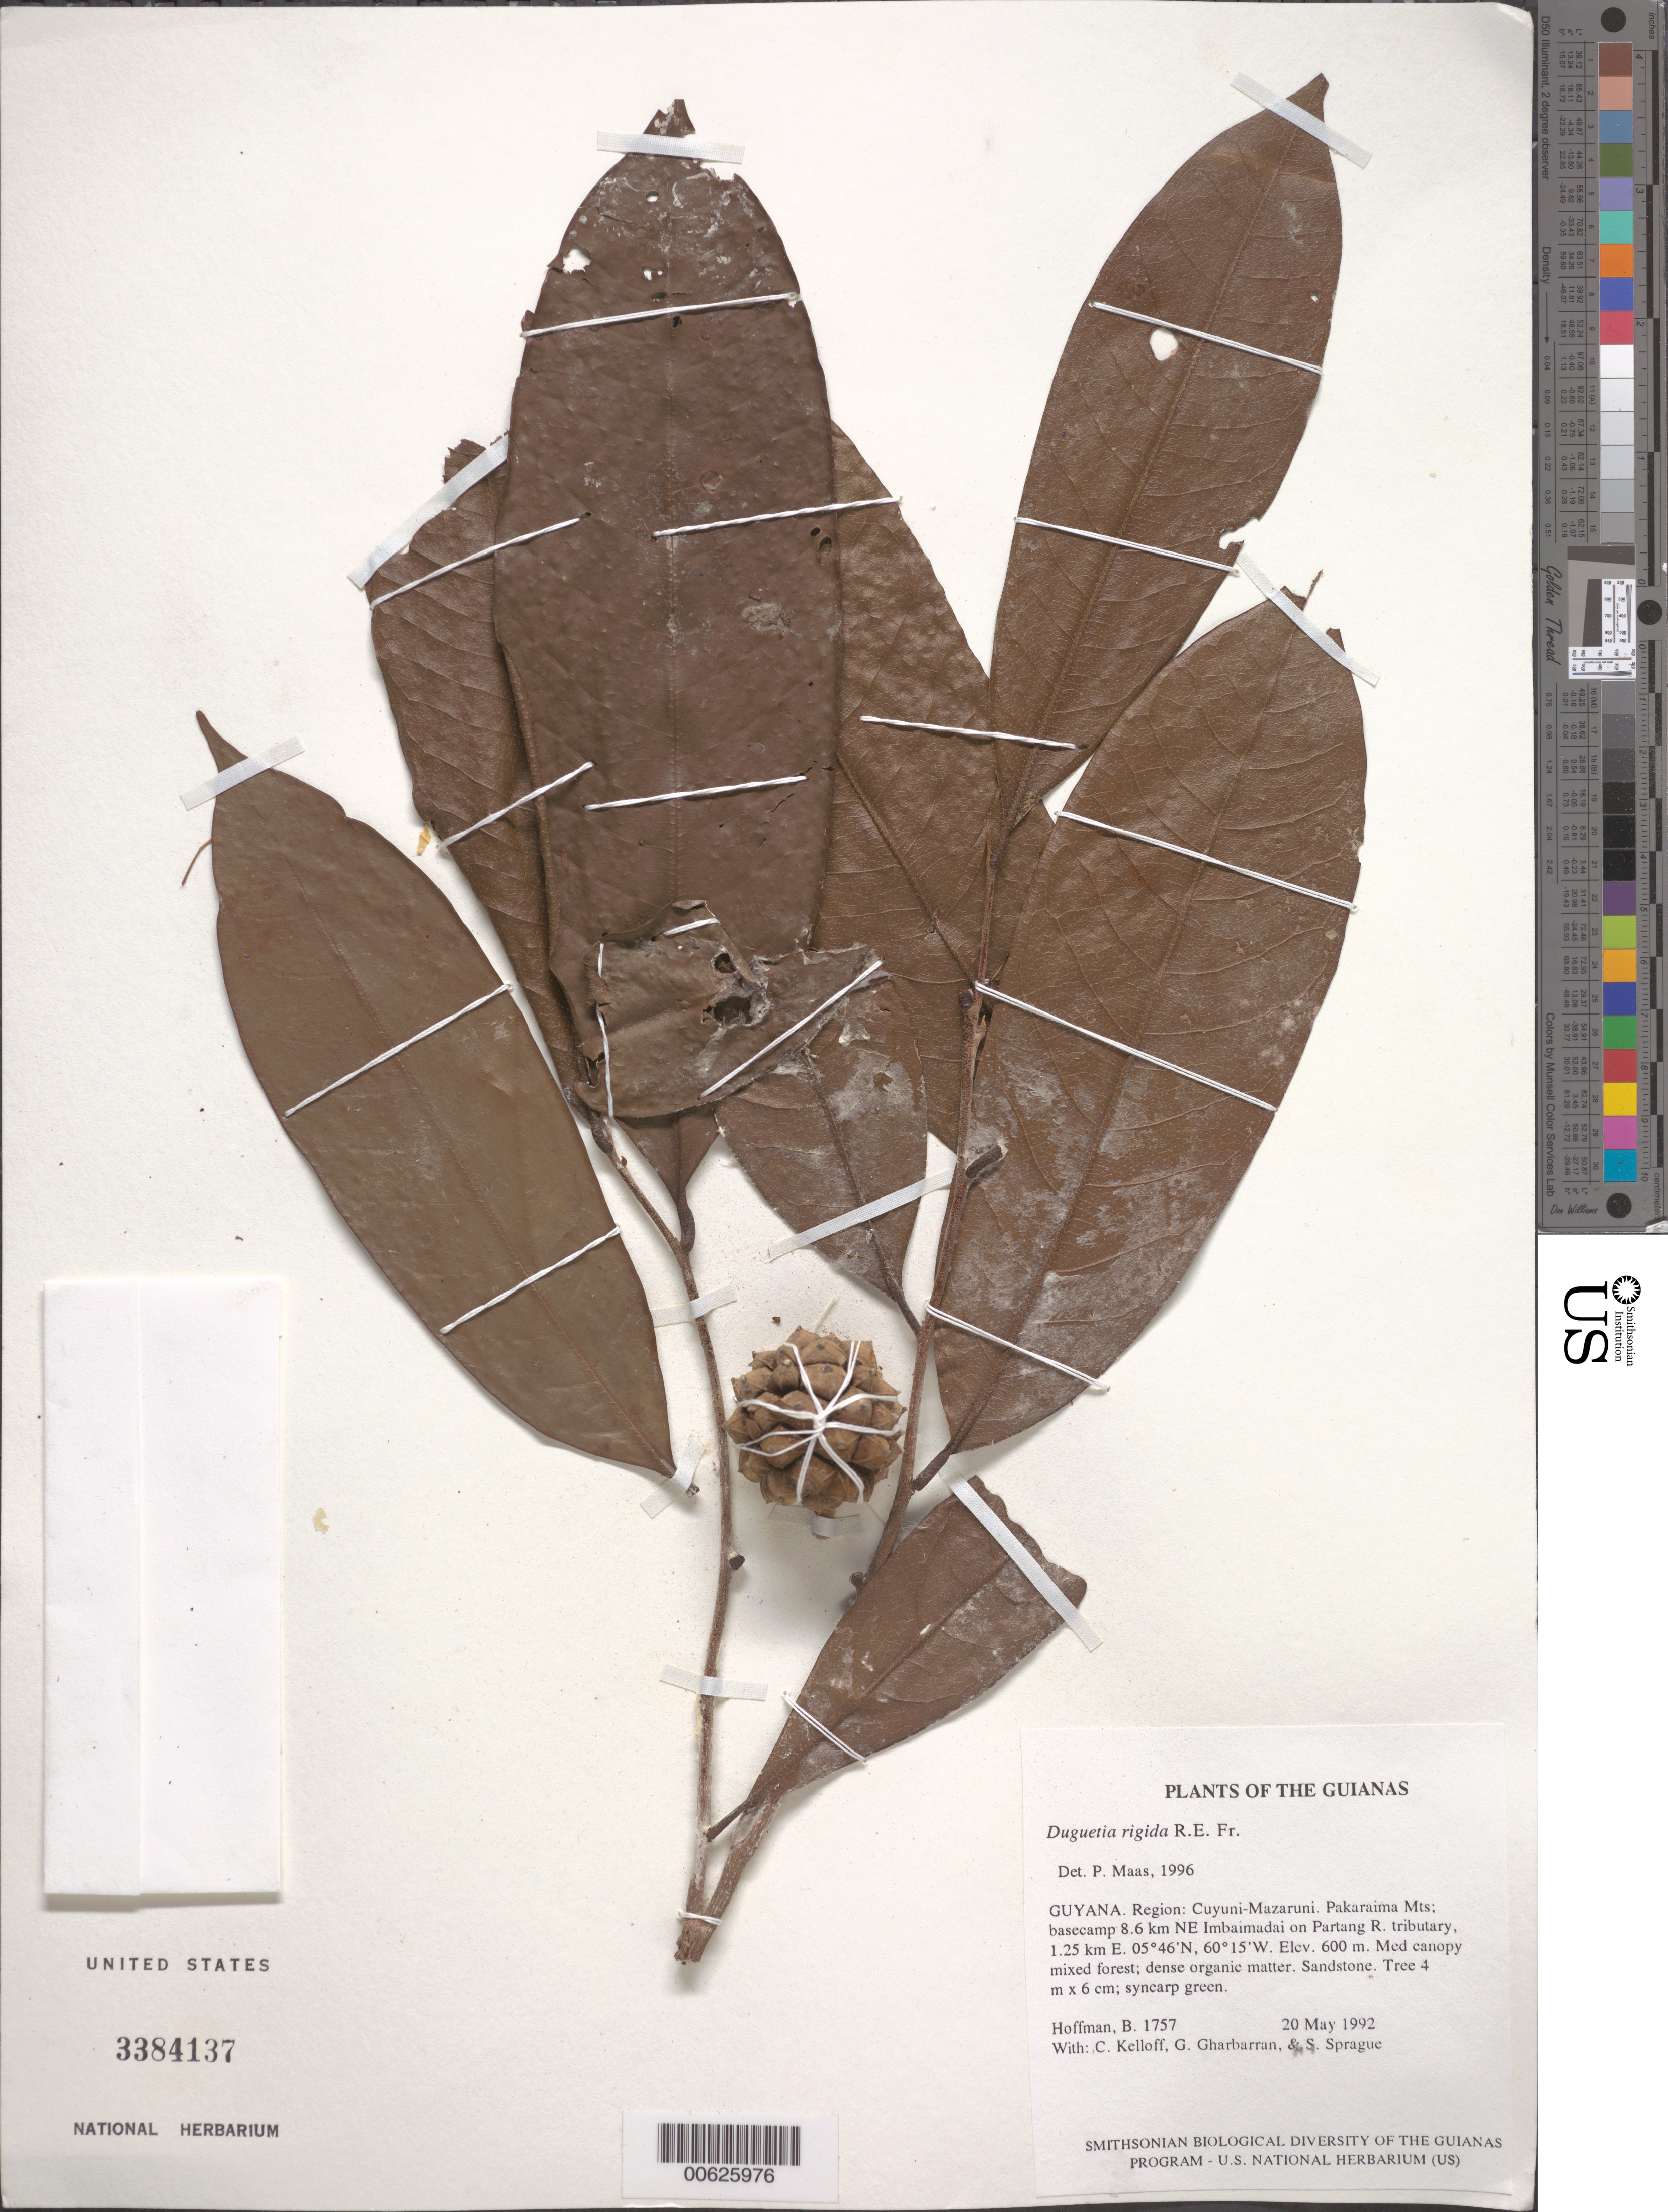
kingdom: Plantae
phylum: Tracheophyta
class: Magnoliopsida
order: Magnoliales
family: Annonaceae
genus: Duguetia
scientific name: Duguetia rigida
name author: R.E. Fr.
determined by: Maas, Paul J. M.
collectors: B. Hoffman, C. L. Kelloff, G. Gharbarran & S. Sprague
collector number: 1757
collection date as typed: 20 May 1992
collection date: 1992-05-20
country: Guyana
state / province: Cuyuni-Mazaruni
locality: Pakaraima Mts; basecamp 8.6 km NE Imbaimadai on Partang River tributary, 1.25 km E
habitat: Med canopy mixed forest; dense organic matter. Sandstone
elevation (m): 600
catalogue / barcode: US 3384137